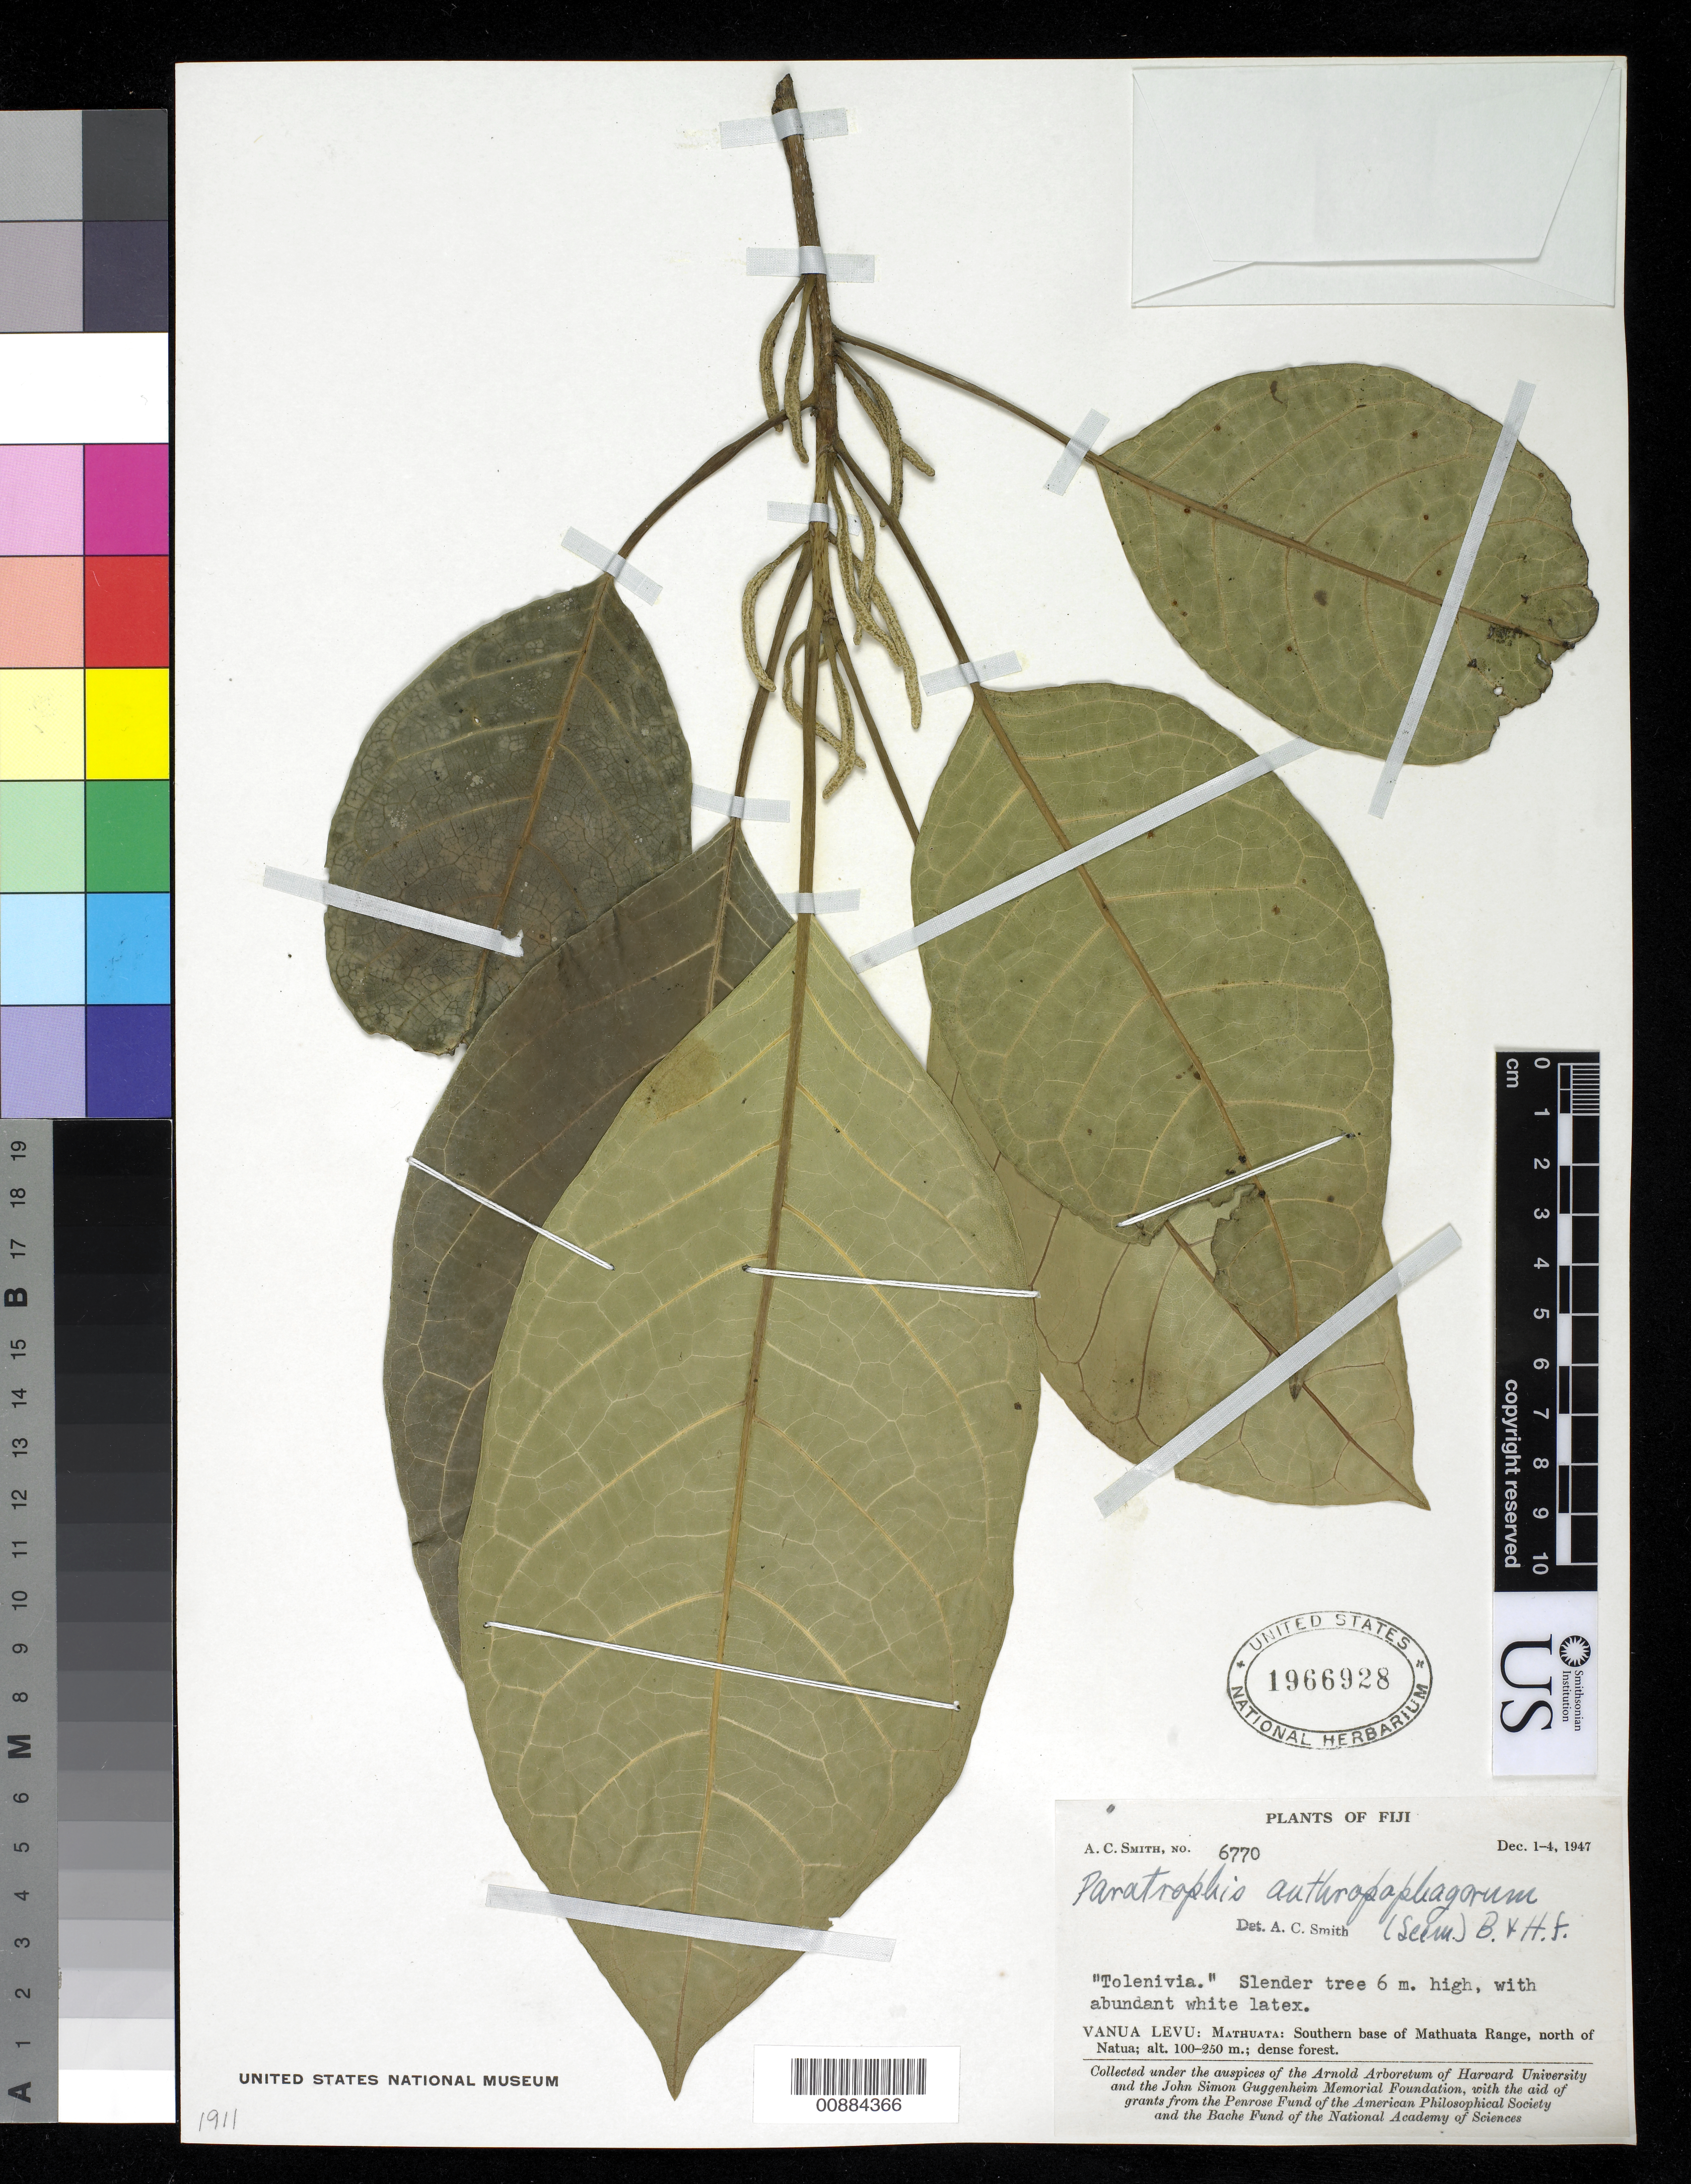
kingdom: Plantae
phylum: Tracheophyta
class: Magnoliopsida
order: Rosales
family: Moraceae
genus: Paratrophis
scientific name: Paratrophis anthropophagorum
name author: (Seem.) Benth. & Hook. f. ex Drake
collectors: C. A. Smith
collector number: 6770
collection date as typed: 01 Dec 1947 to 04 Dec 1947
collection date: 1947-12-01/1947-12-04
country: Fiji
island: Macuata-i-wai [Mathuata-i-wai]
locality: Vanua Levu: Mathuata: Southern base of Mathuata range, north of Natua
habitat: dense forest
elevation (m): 100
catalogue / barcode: US 1966928